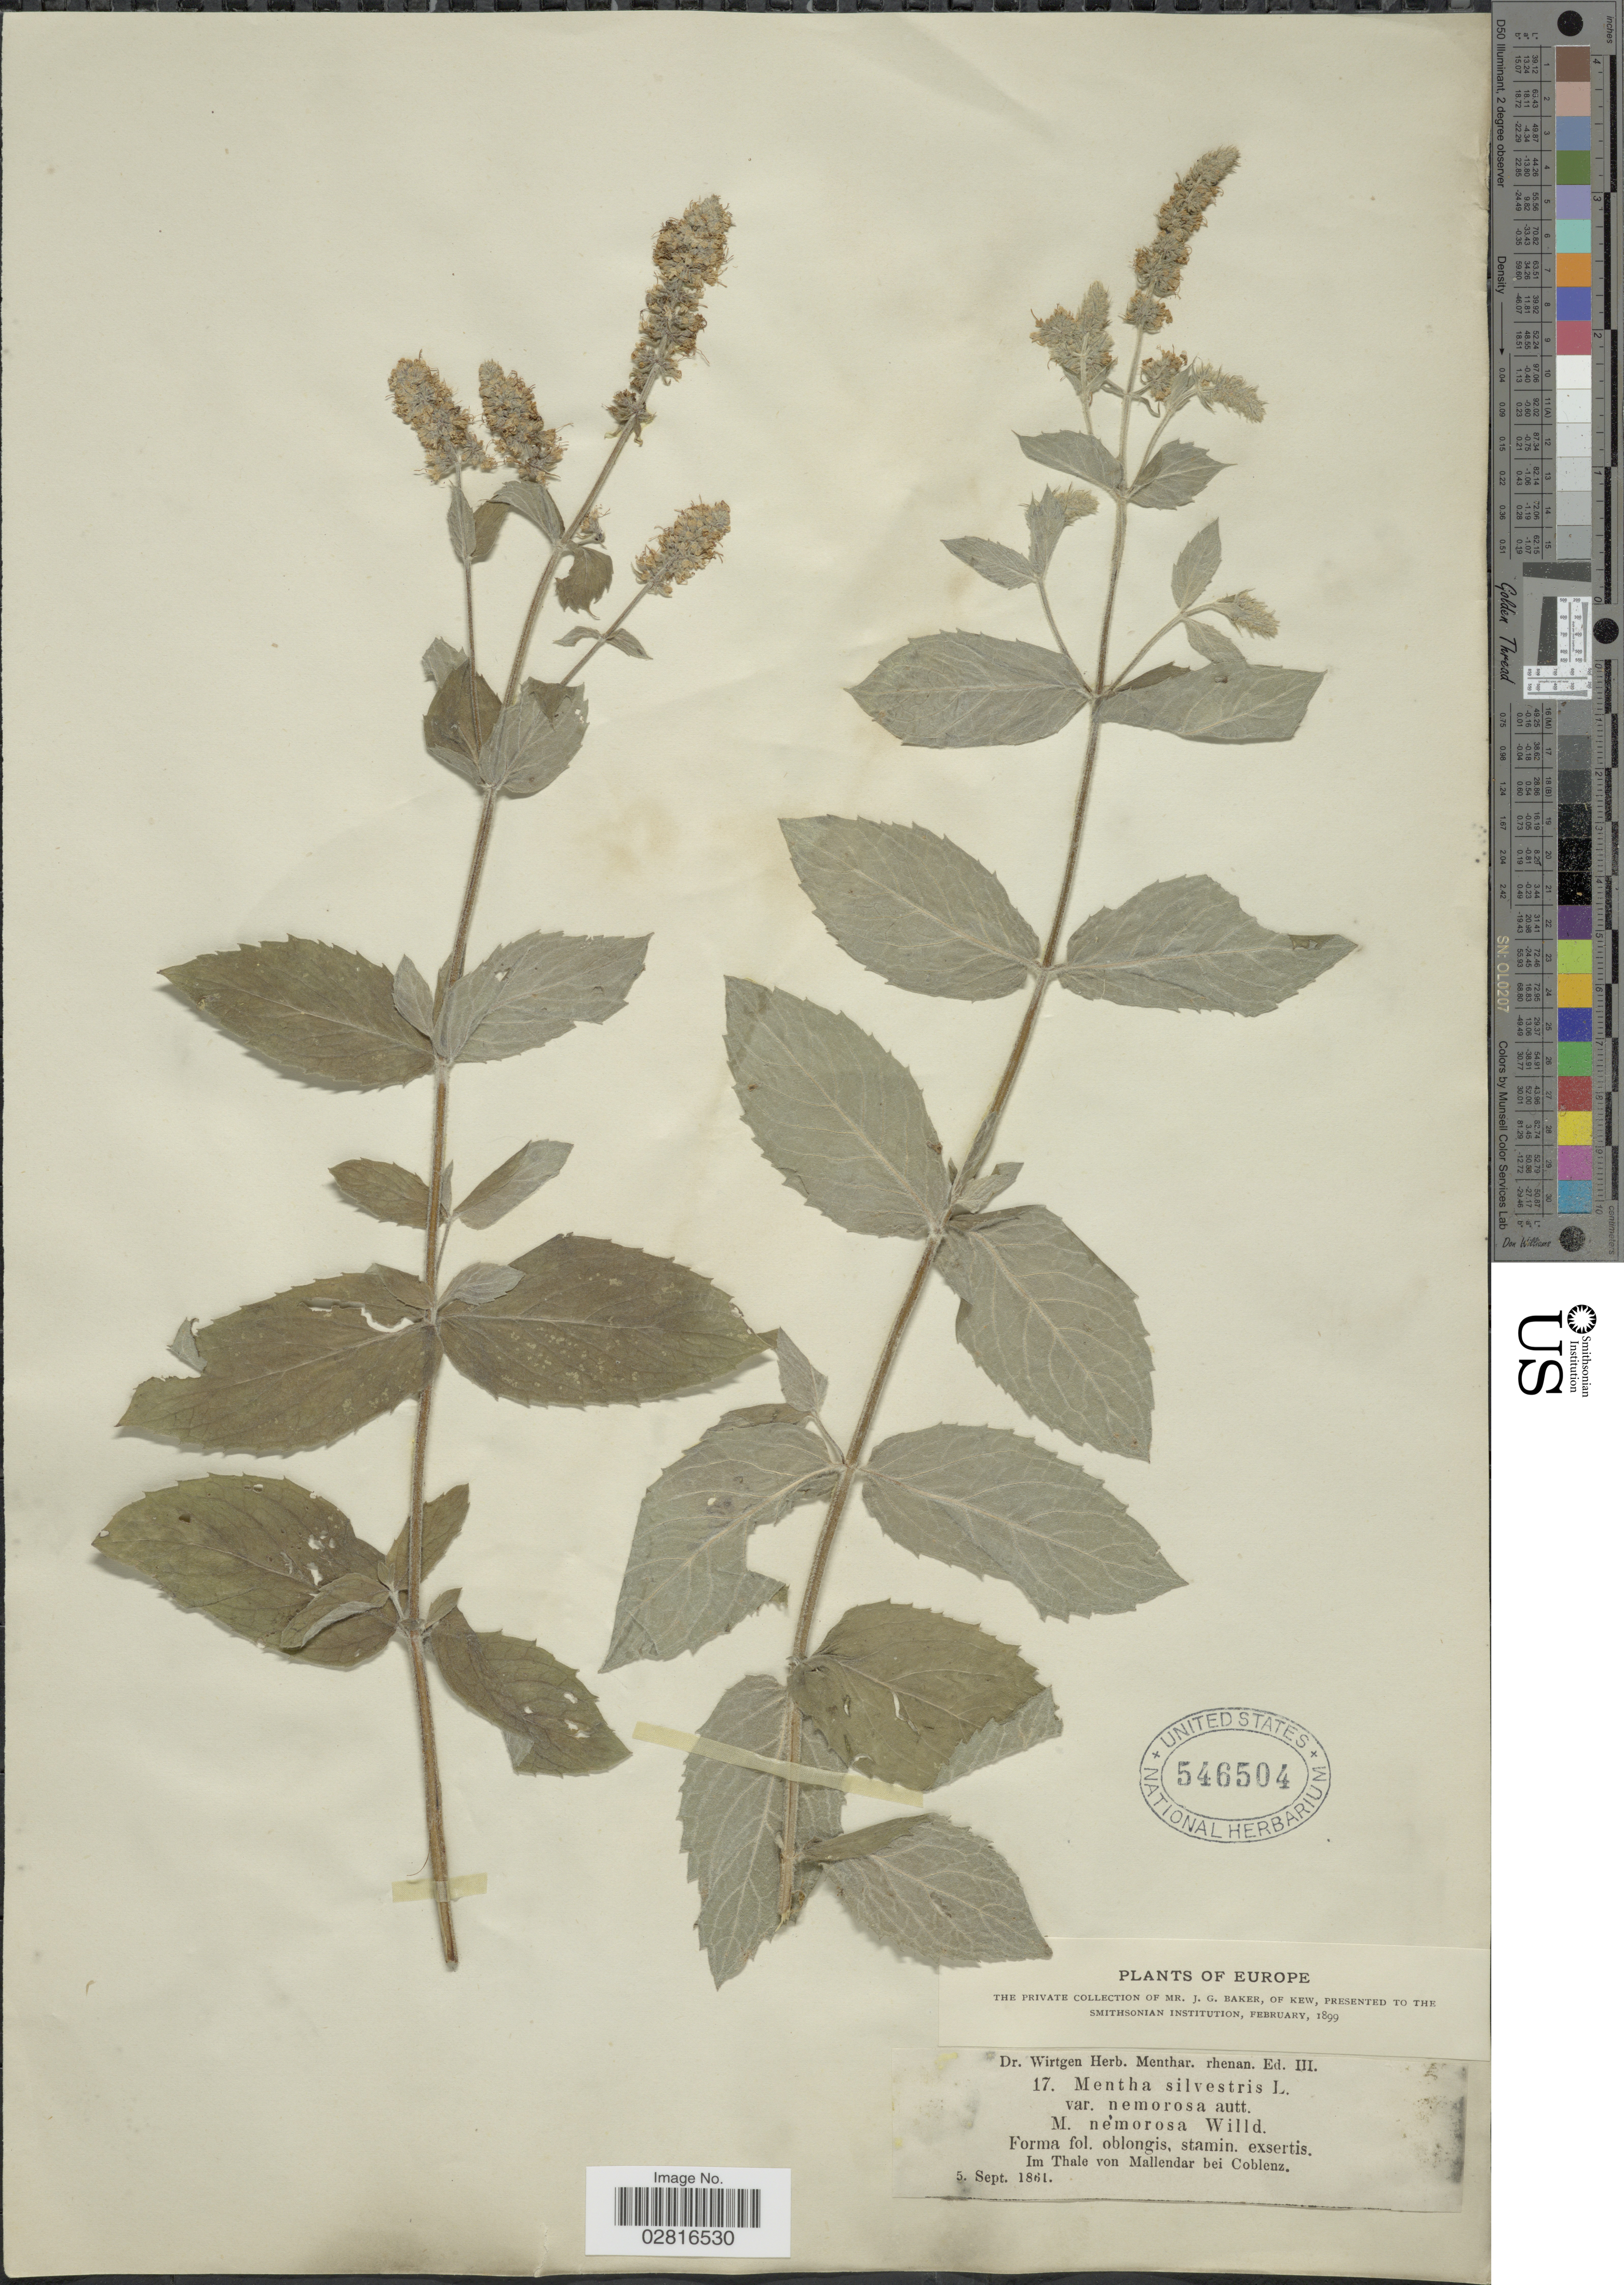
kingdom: Plantae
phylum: Tracheophyta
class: Magnoliopsida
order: Lamiales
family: Lamiaceae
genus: Mentha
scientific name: Mentha nemorosa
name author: Willd.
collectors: J. G. Baker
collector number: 17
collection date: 1861-09-05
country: Germany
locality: Europe. Im Thale von Mallendar bei Coblenz.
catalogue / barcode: US 546504